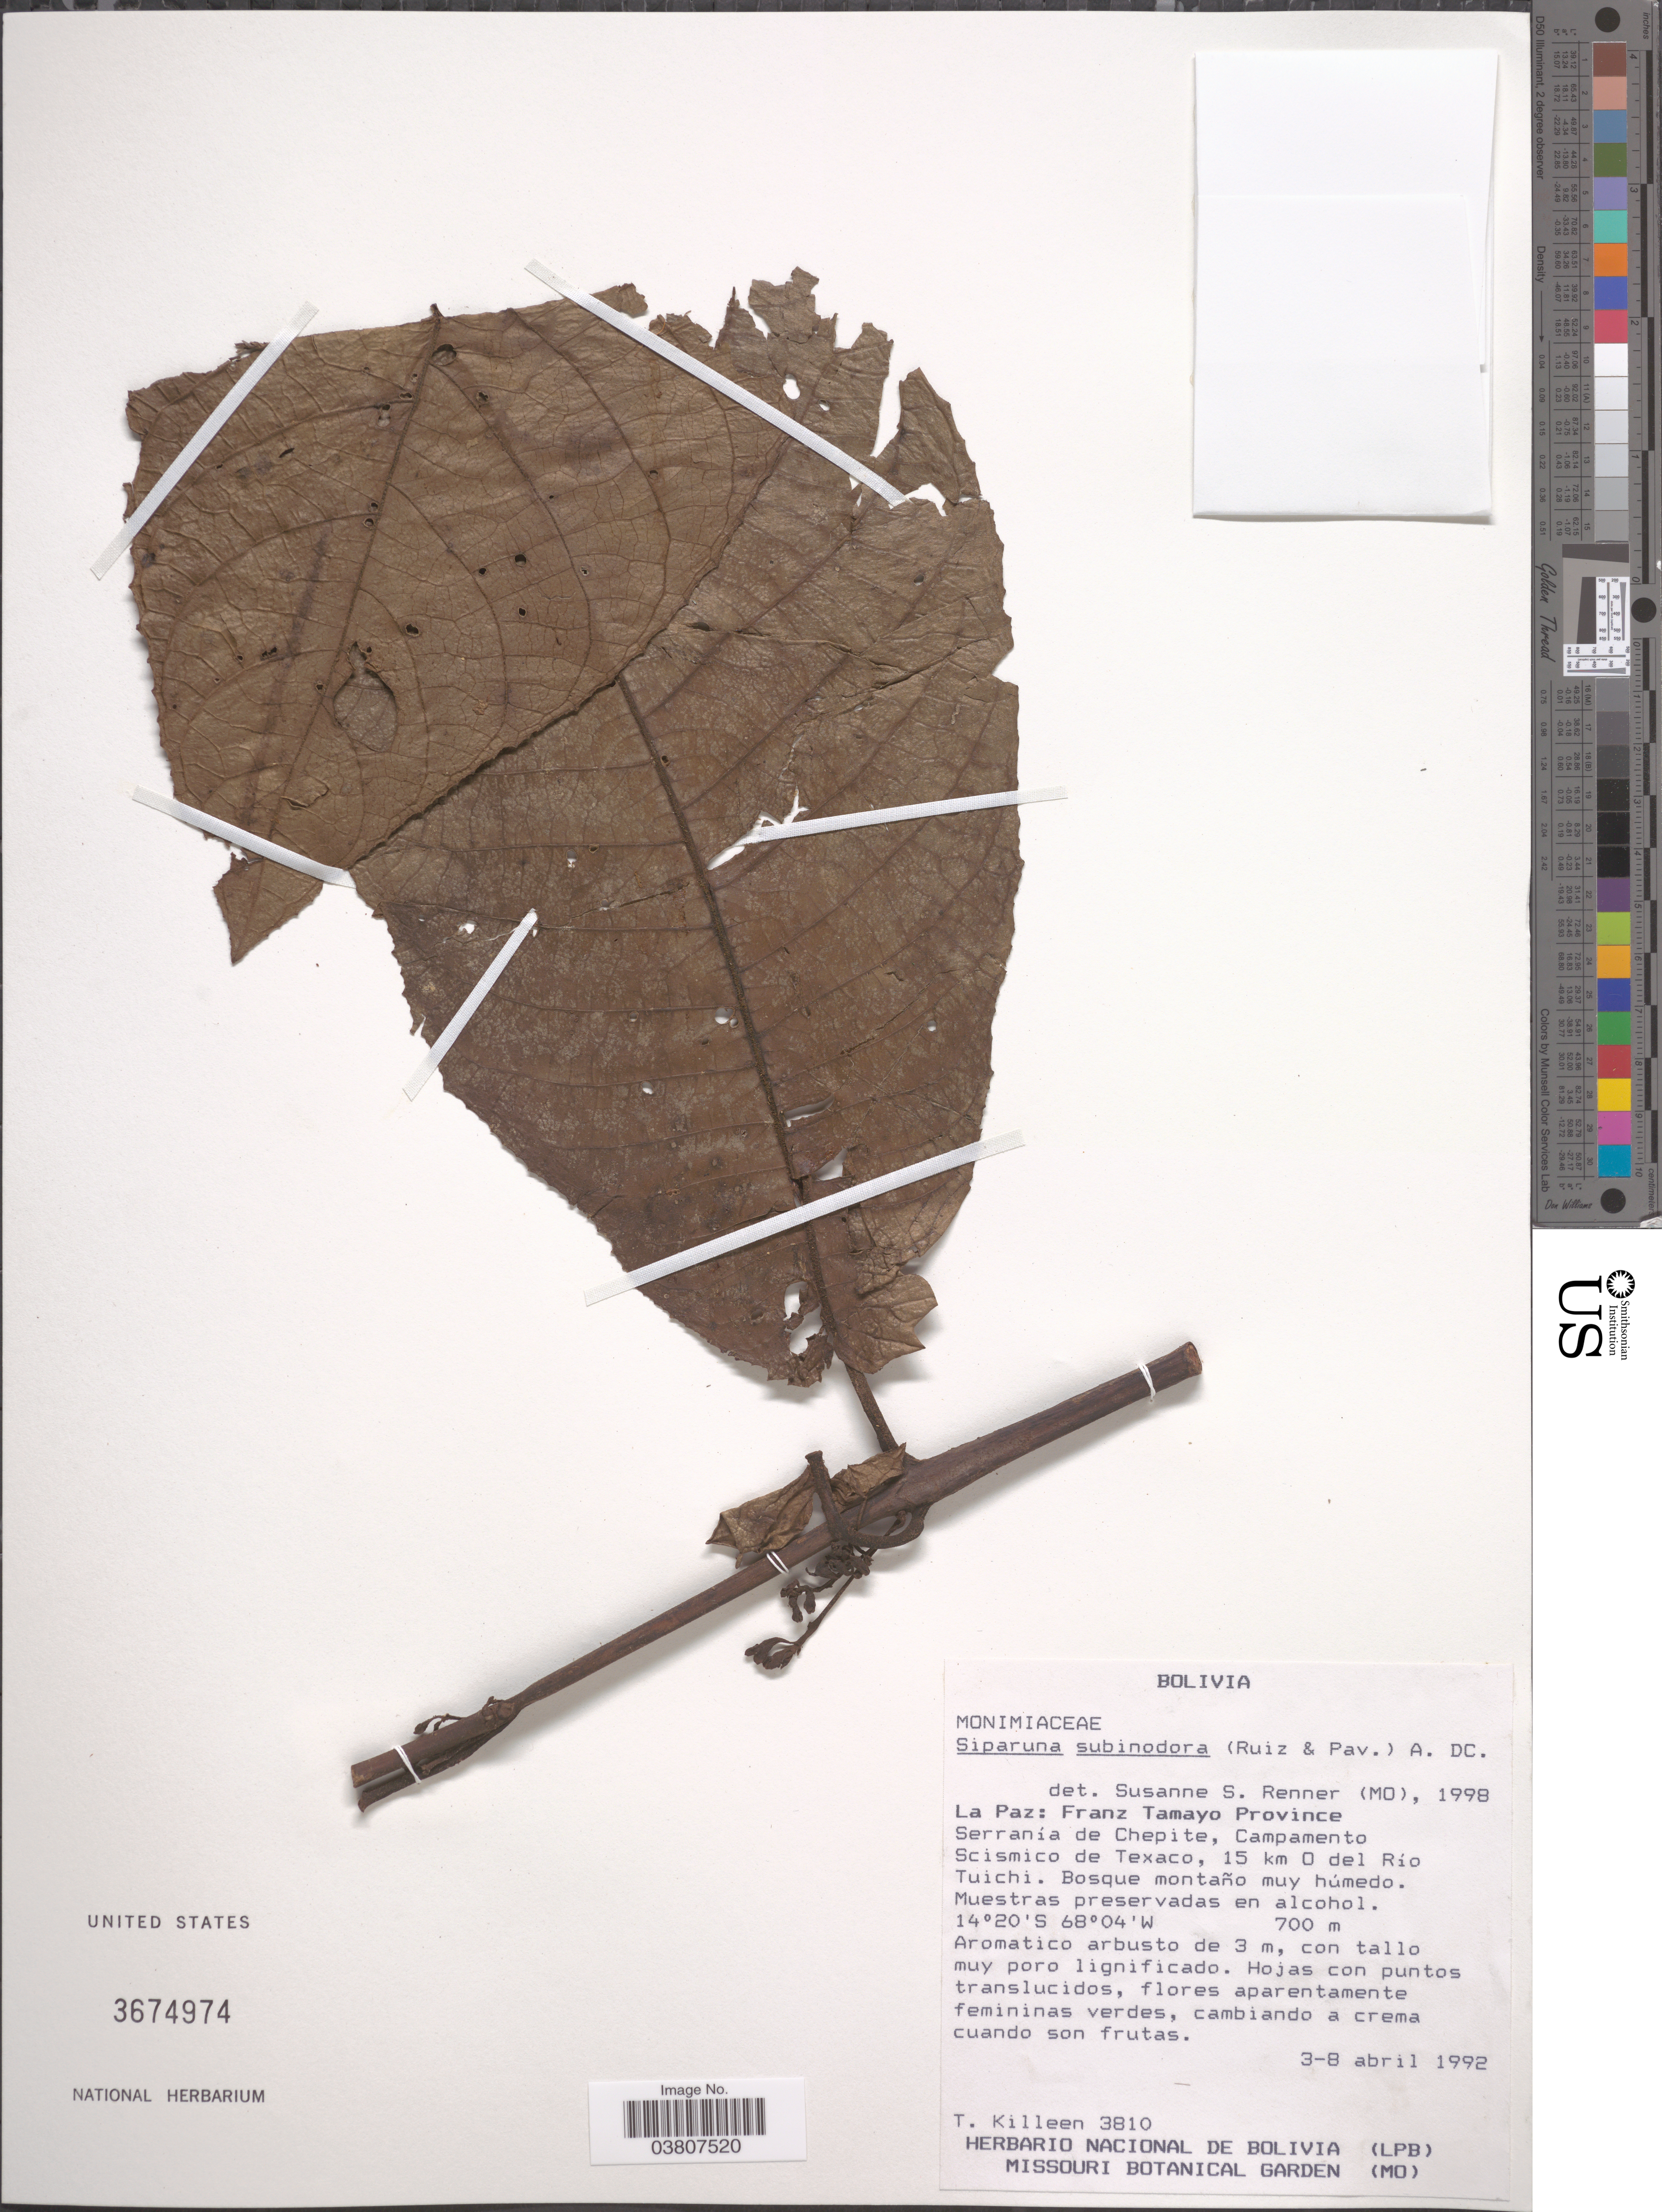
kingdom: Plantae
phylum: Tracheophyta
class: Magnoliopsida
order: Laurales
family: Siparunaceae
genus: Siparuna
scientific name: Siparuna subinodora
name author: (Ruiz & Pav.) A. DC.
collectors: T. J. Killeen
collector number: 3810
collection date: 1992-04-03/1992-04-08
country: Bolivia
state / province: La Paz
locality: Franz Tamayo Province. Serranía de Chepite, Campamento Scismico de Texaco, 15 km O del Río Tuichi.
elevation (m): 700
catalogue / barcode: US 3674974